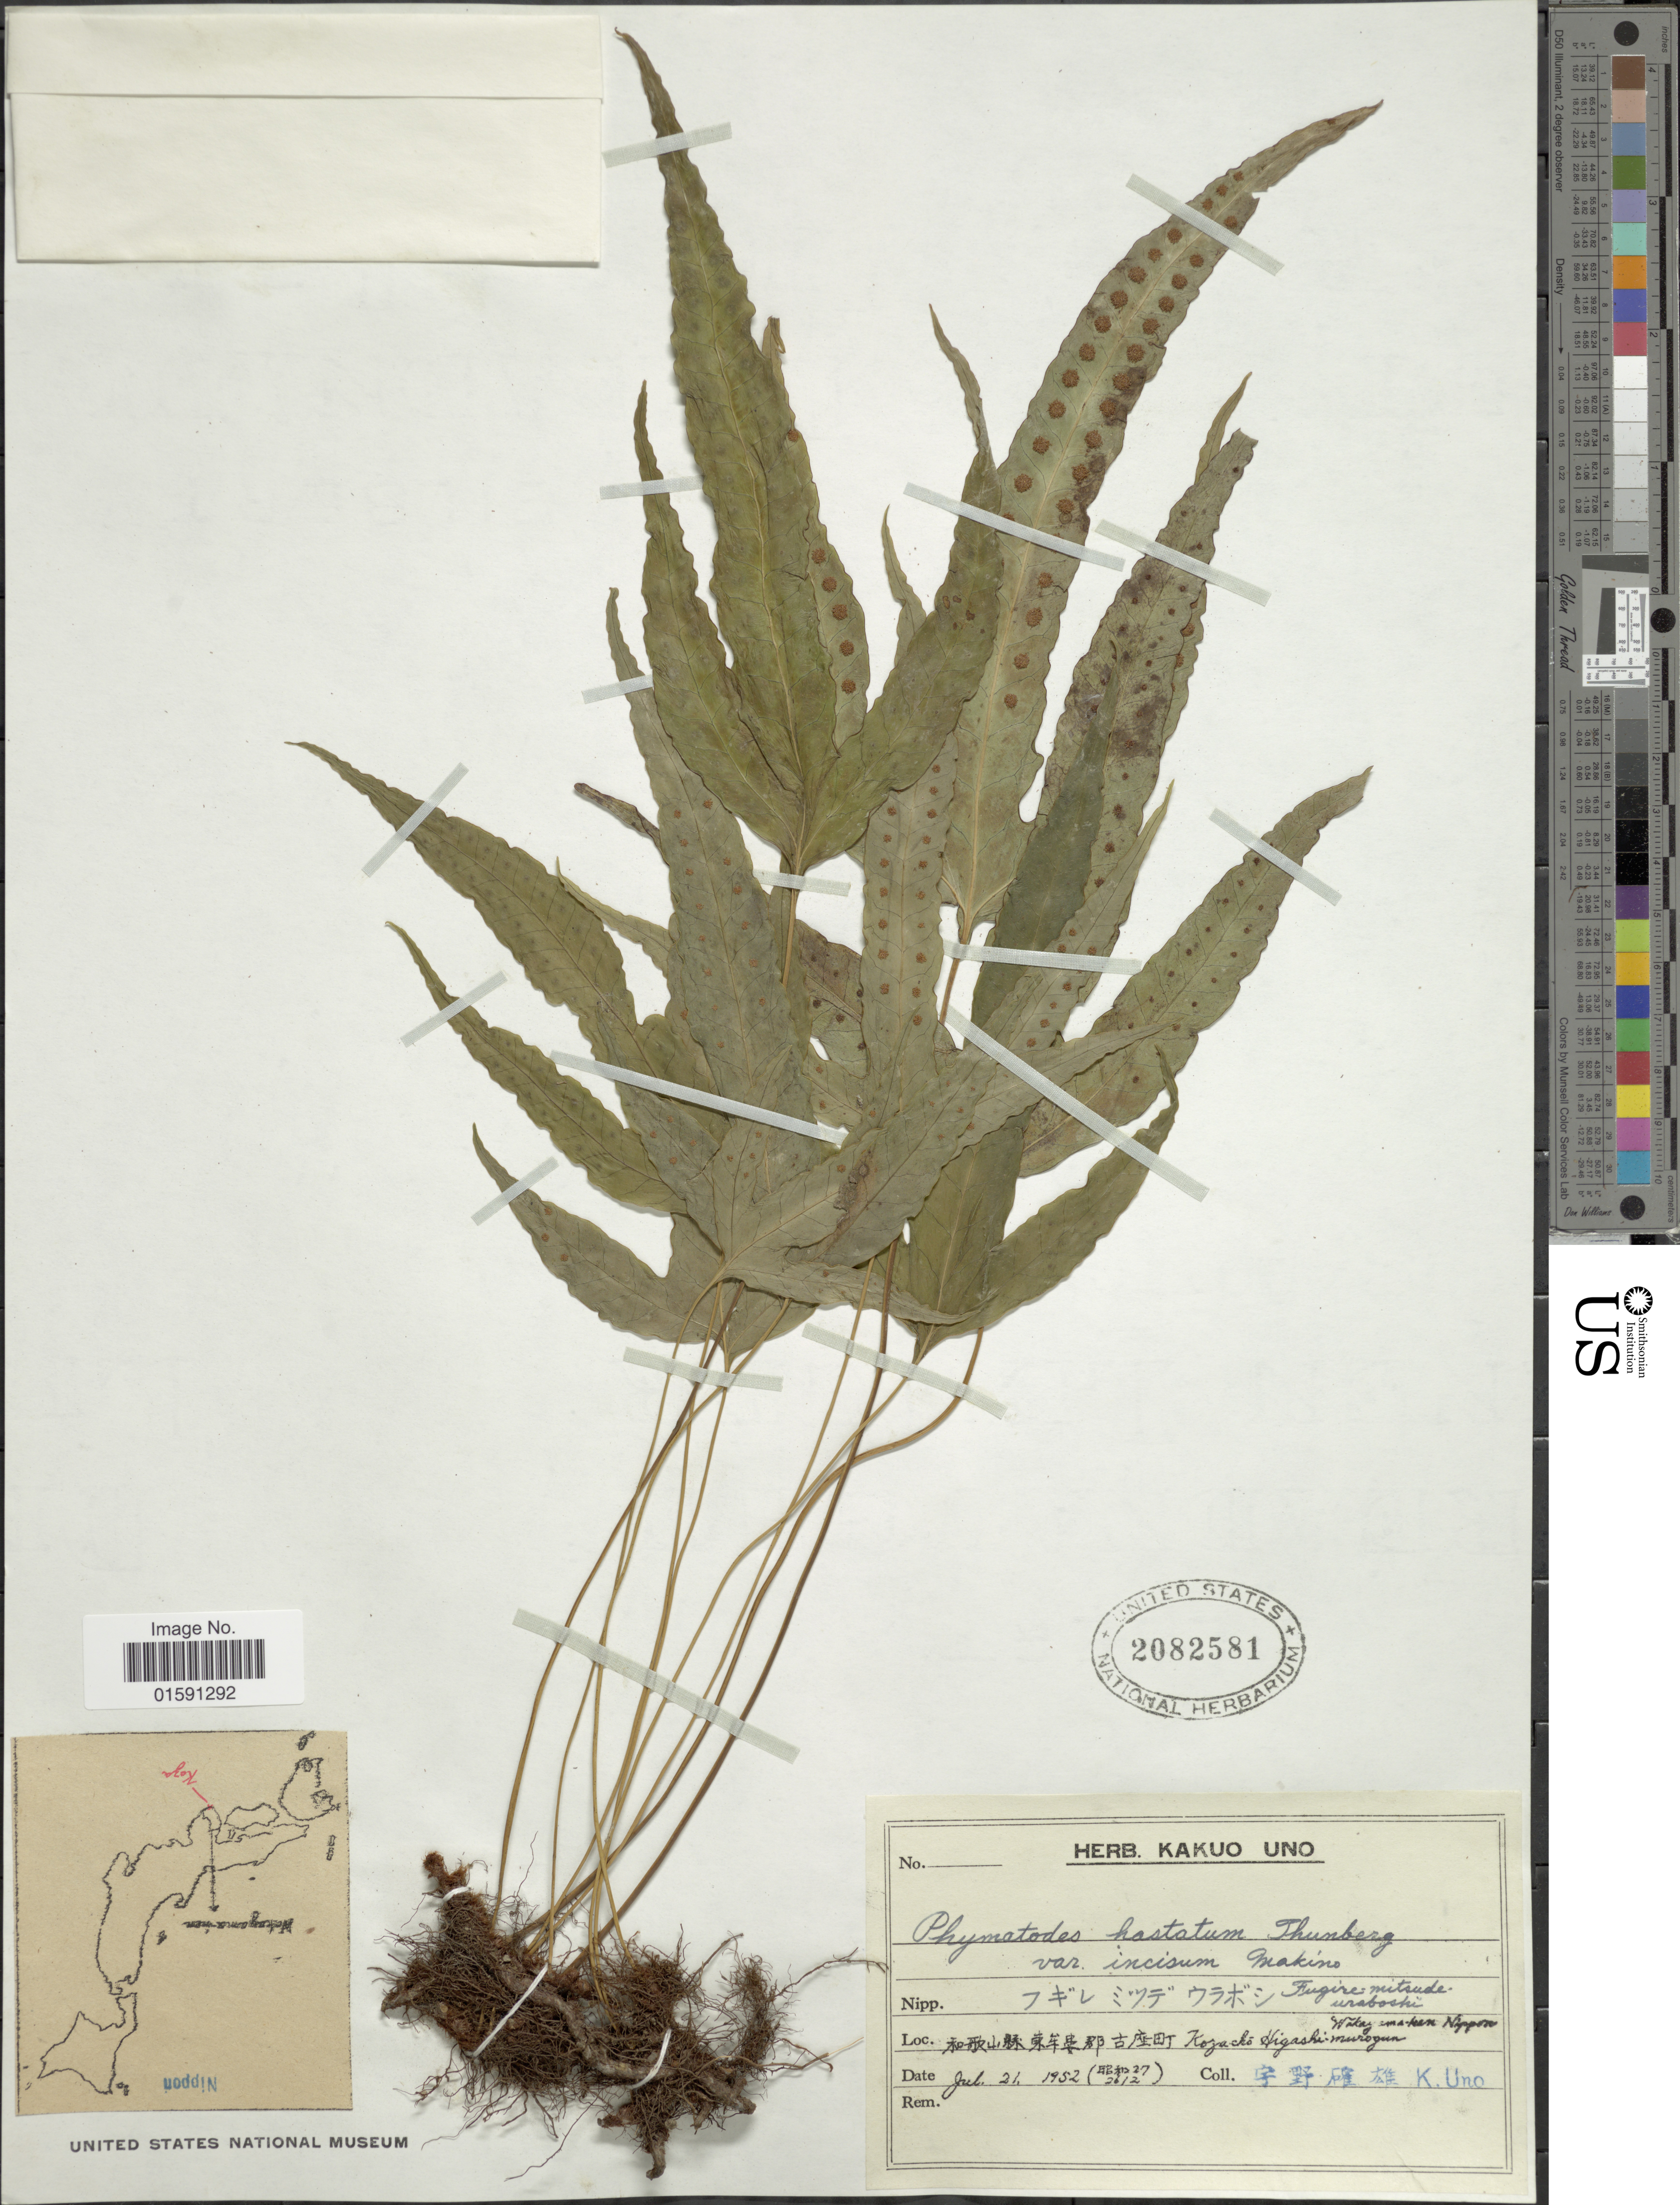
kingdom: Plantae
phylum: Tracheophyta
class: Polypodiopsida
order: Polypodiales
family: Polypodiaceae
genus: Selliguea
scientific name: Selliguea hastata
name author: (Thunb.) Fraser-Jenk.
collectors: K. Uno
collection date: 1952-07-26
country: Japan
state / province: Wakayama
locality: Kakuo Uno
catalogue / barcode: US 2082581